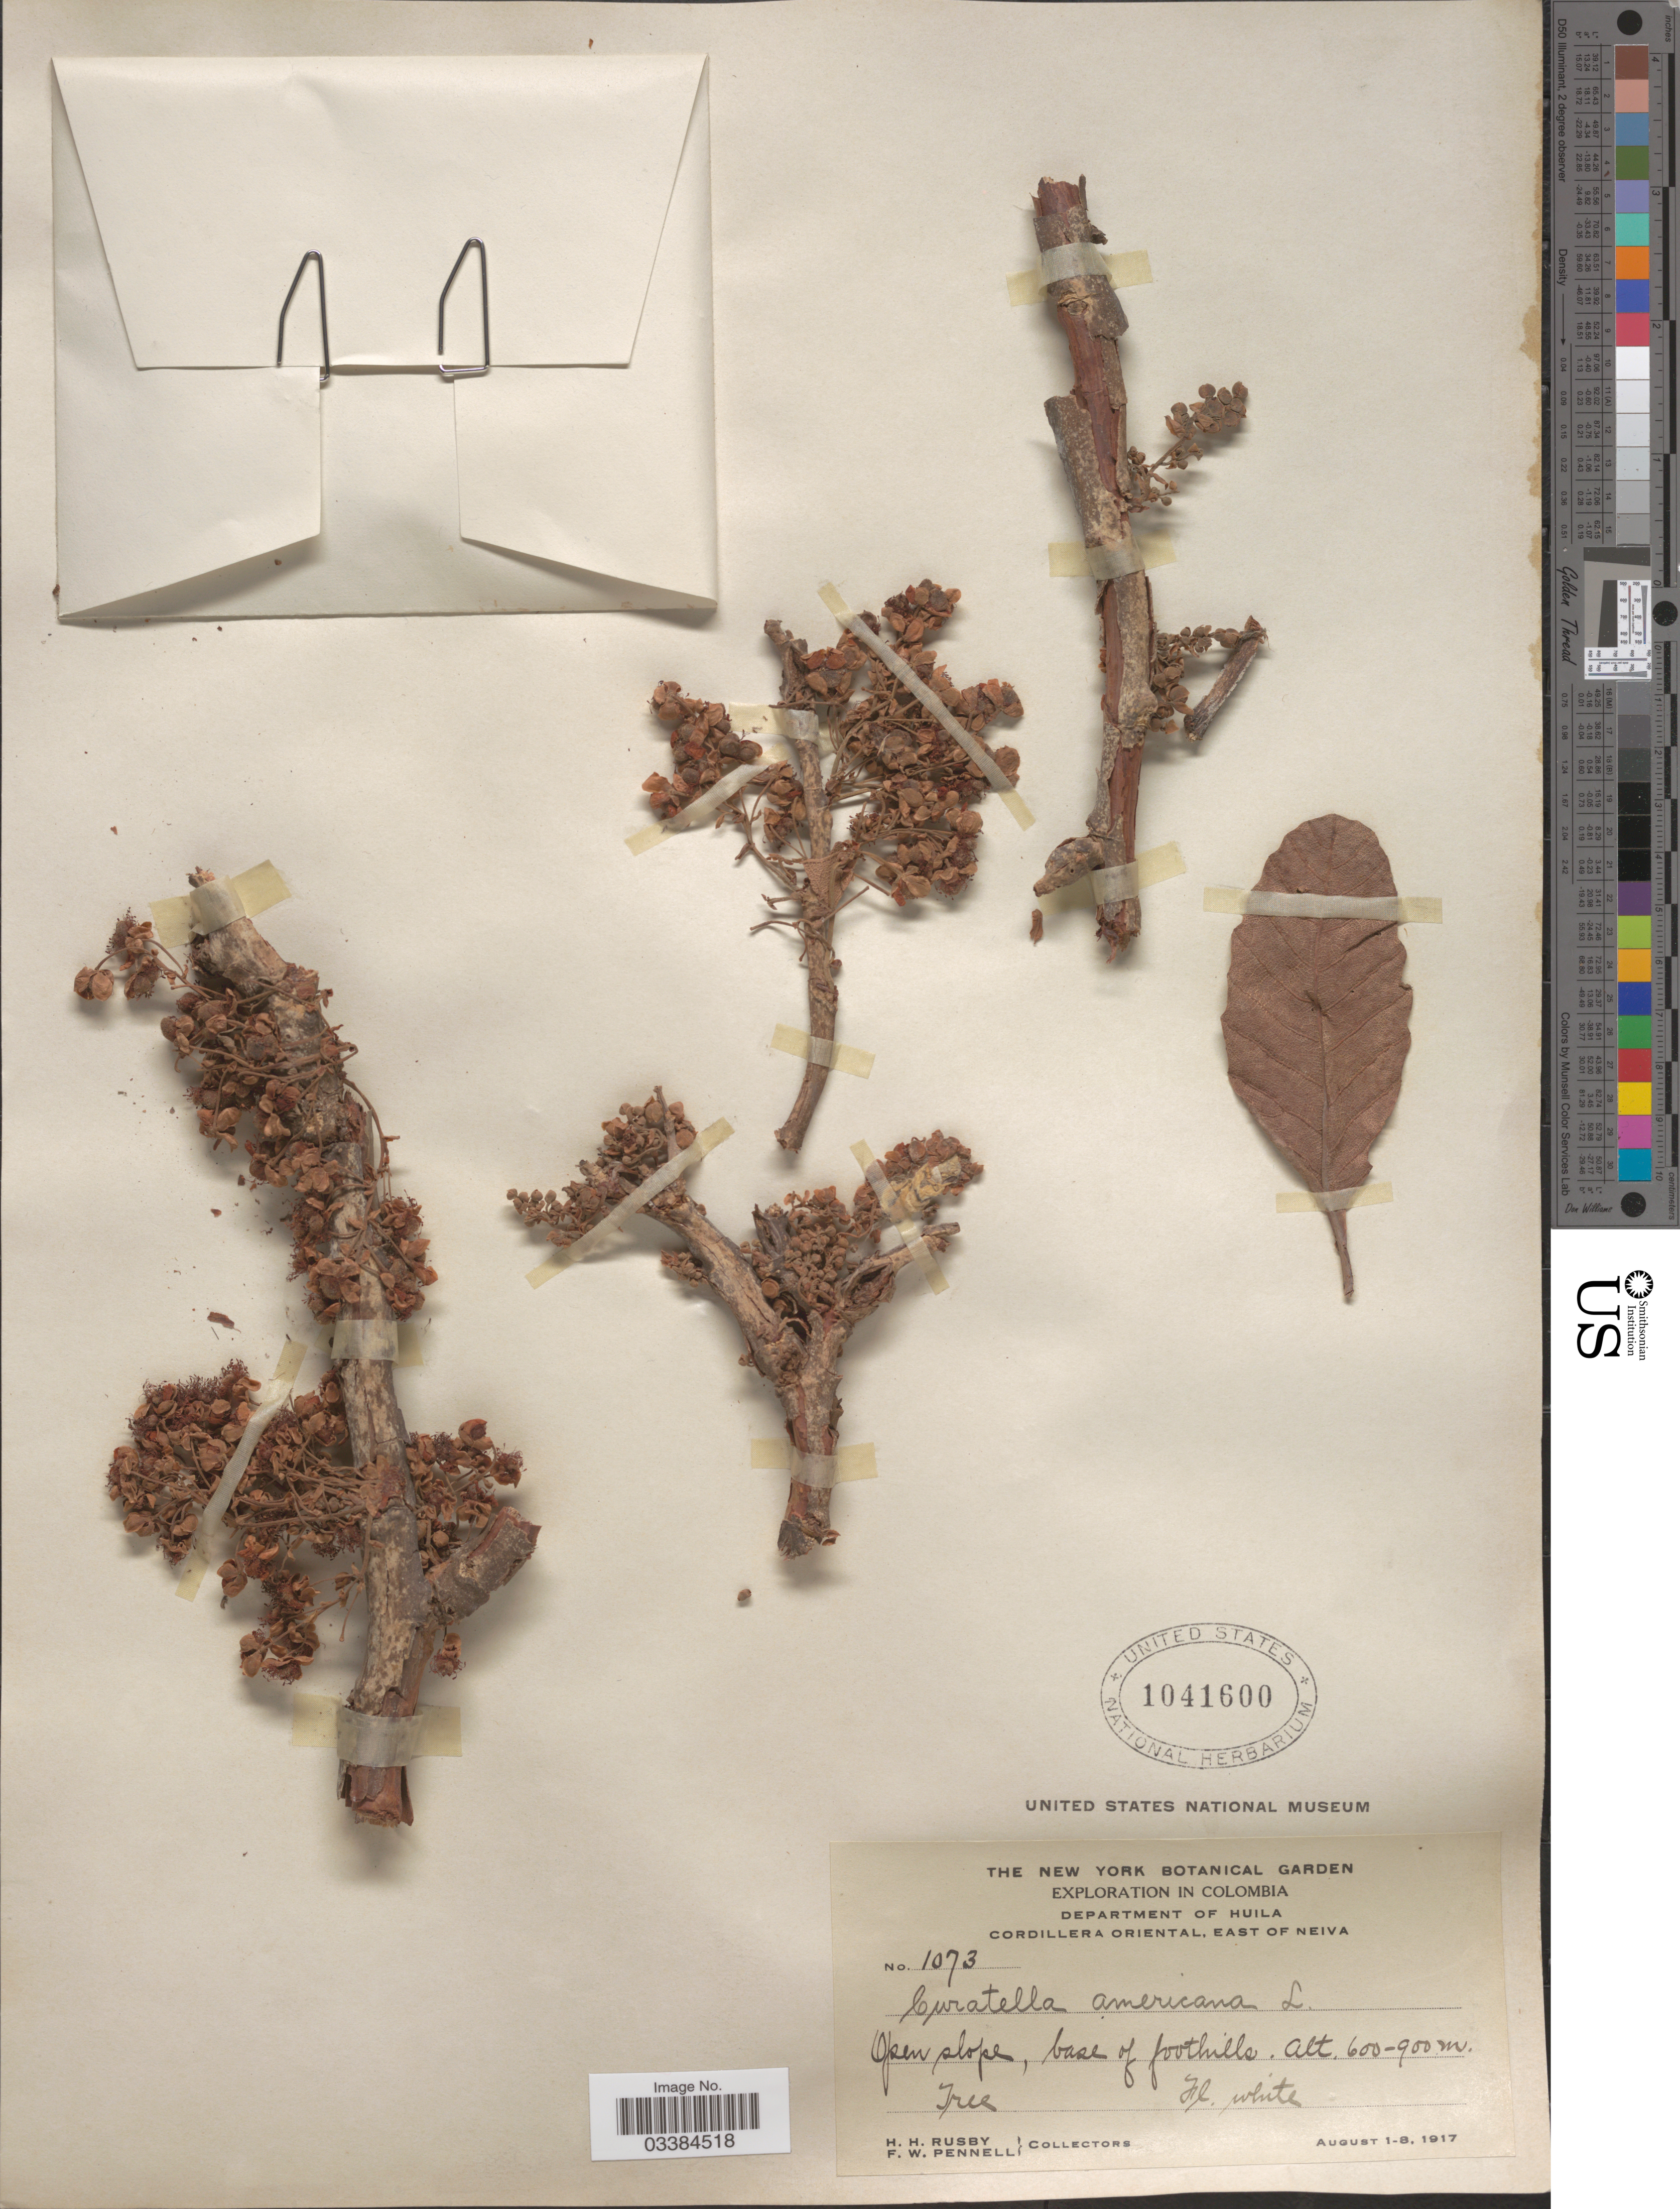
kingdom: Plantae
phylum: Tracheophyta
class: Magnoliopsida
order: Dilleniales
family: Dilleniaceae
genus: Curatella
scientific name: Curatella americana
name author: L.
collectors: H. H. Rusby & F. W. Pennell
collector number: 1073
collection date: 1917-08-01/1917-08-08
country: Colombia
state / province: Huila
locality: Department of Huila, Cordillera Oriental, East of Neiva.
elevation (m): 600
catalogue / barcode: US 1041600